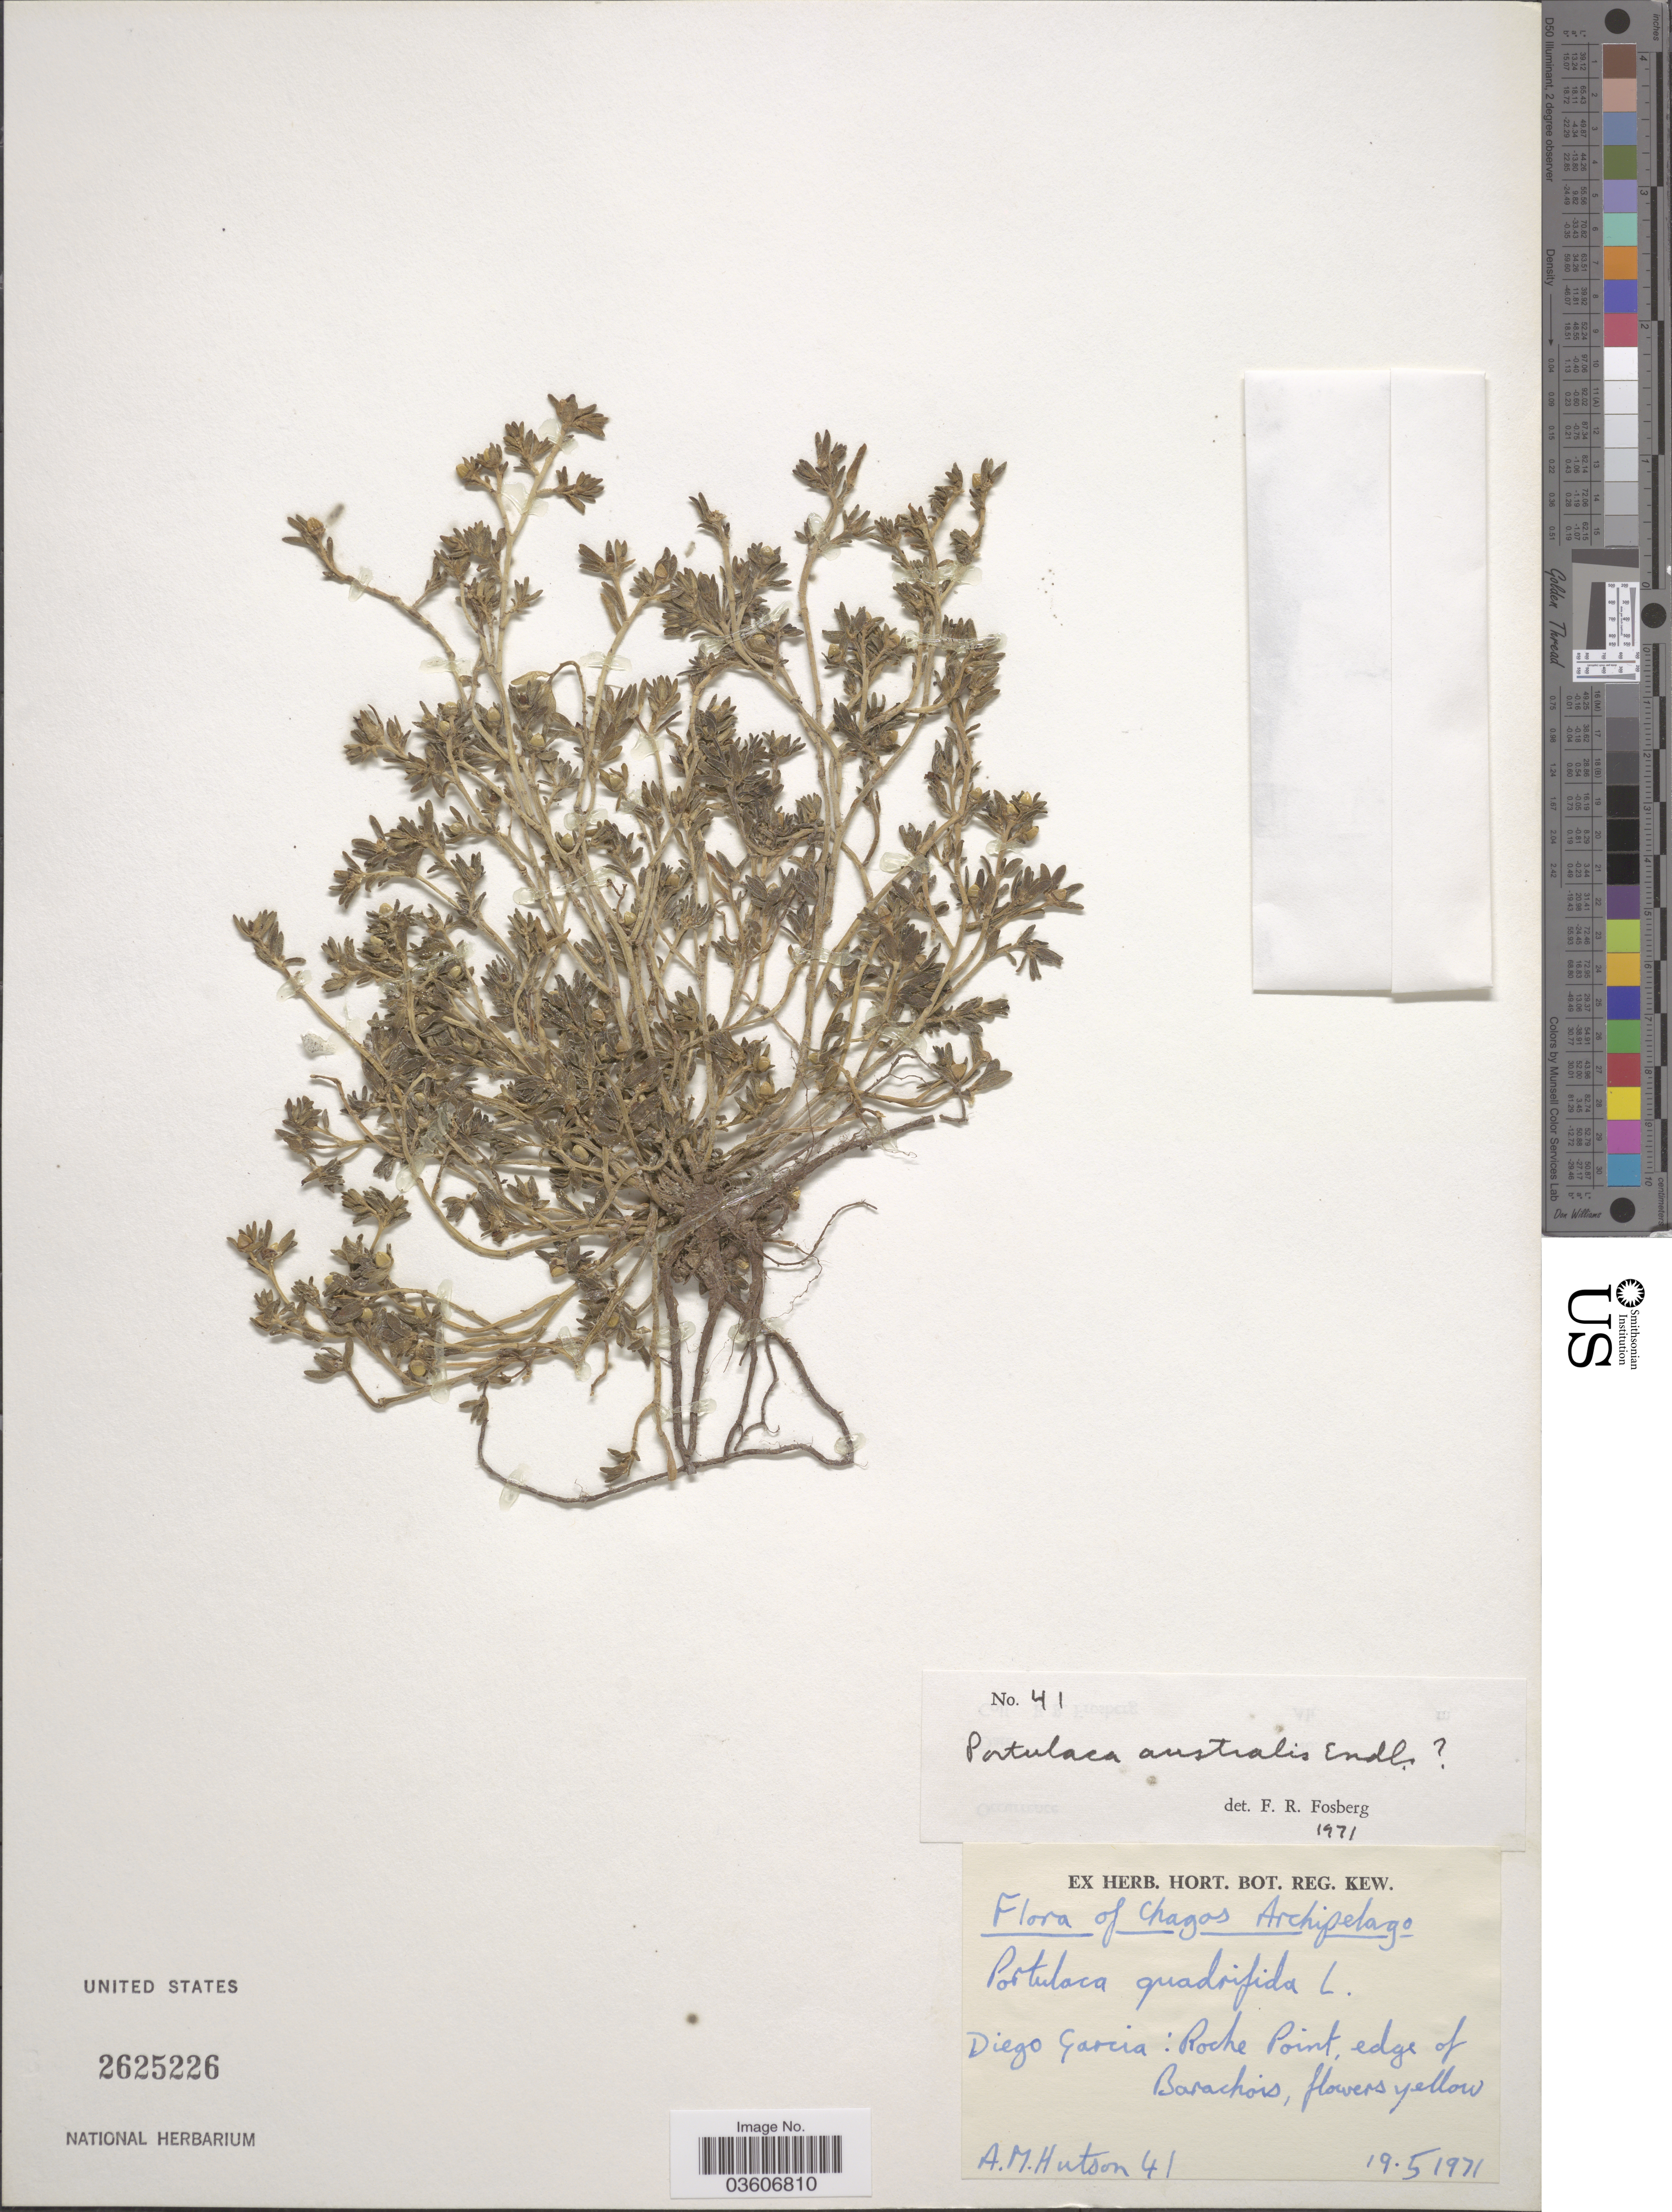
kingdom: Plantae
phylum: Tracheophyta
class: Magnoliopsida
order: Caryophyllales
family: Portulacaceae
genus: Portulaca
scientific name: Portulaca australis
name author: Endl.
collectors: A. Hutson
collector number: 41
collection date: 1971-05-19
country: British Indian Ocean Territory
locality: Chagos Archipelago. Diego Garcia: Roche Point, edge of Barachois.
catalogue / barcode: US 2625226